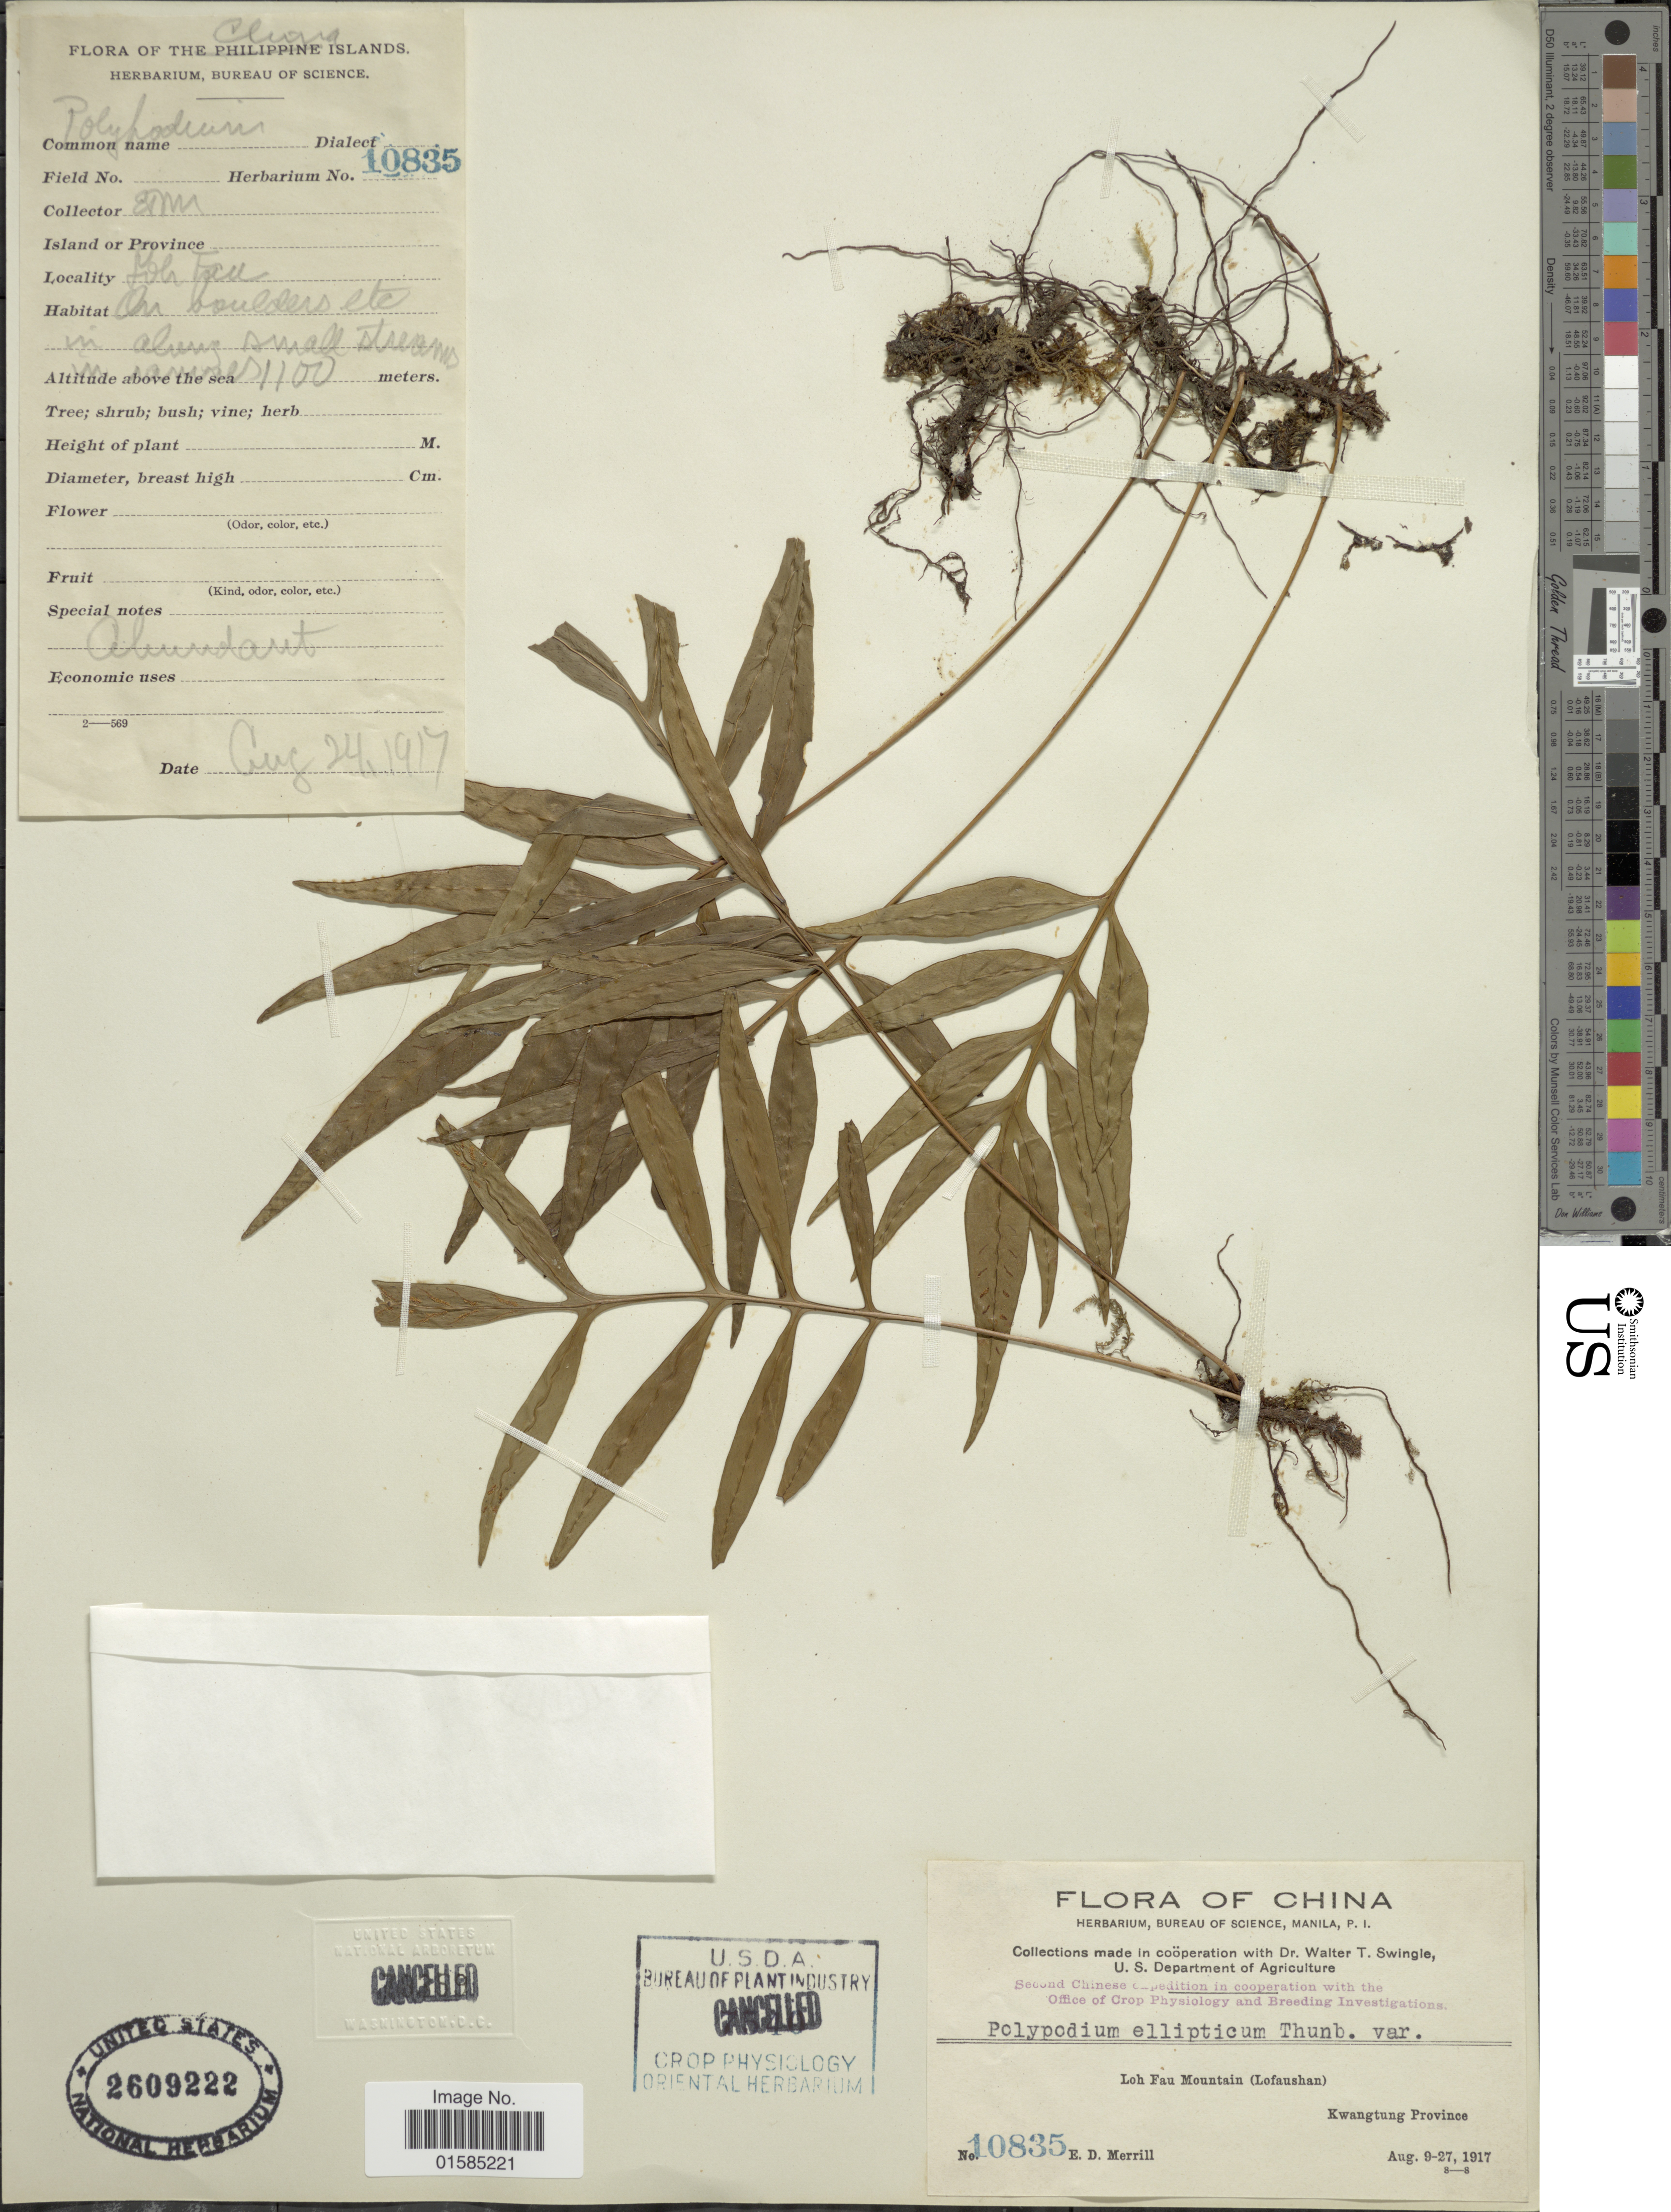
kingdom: Plantae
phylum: Tracheophyta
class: Polypodiopsida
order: Polypodiales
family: Polypodiaceae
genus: Leptochilus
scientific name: Leptochilus ellipticus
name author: (Thunb.) Noot.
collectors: E. D. Merrill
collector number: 10835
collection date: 1917-08-24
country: China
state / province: Guangdong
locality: China, , Loh Fau Mountain (Lofaushan)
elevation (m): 1100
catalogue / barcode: US 2609222